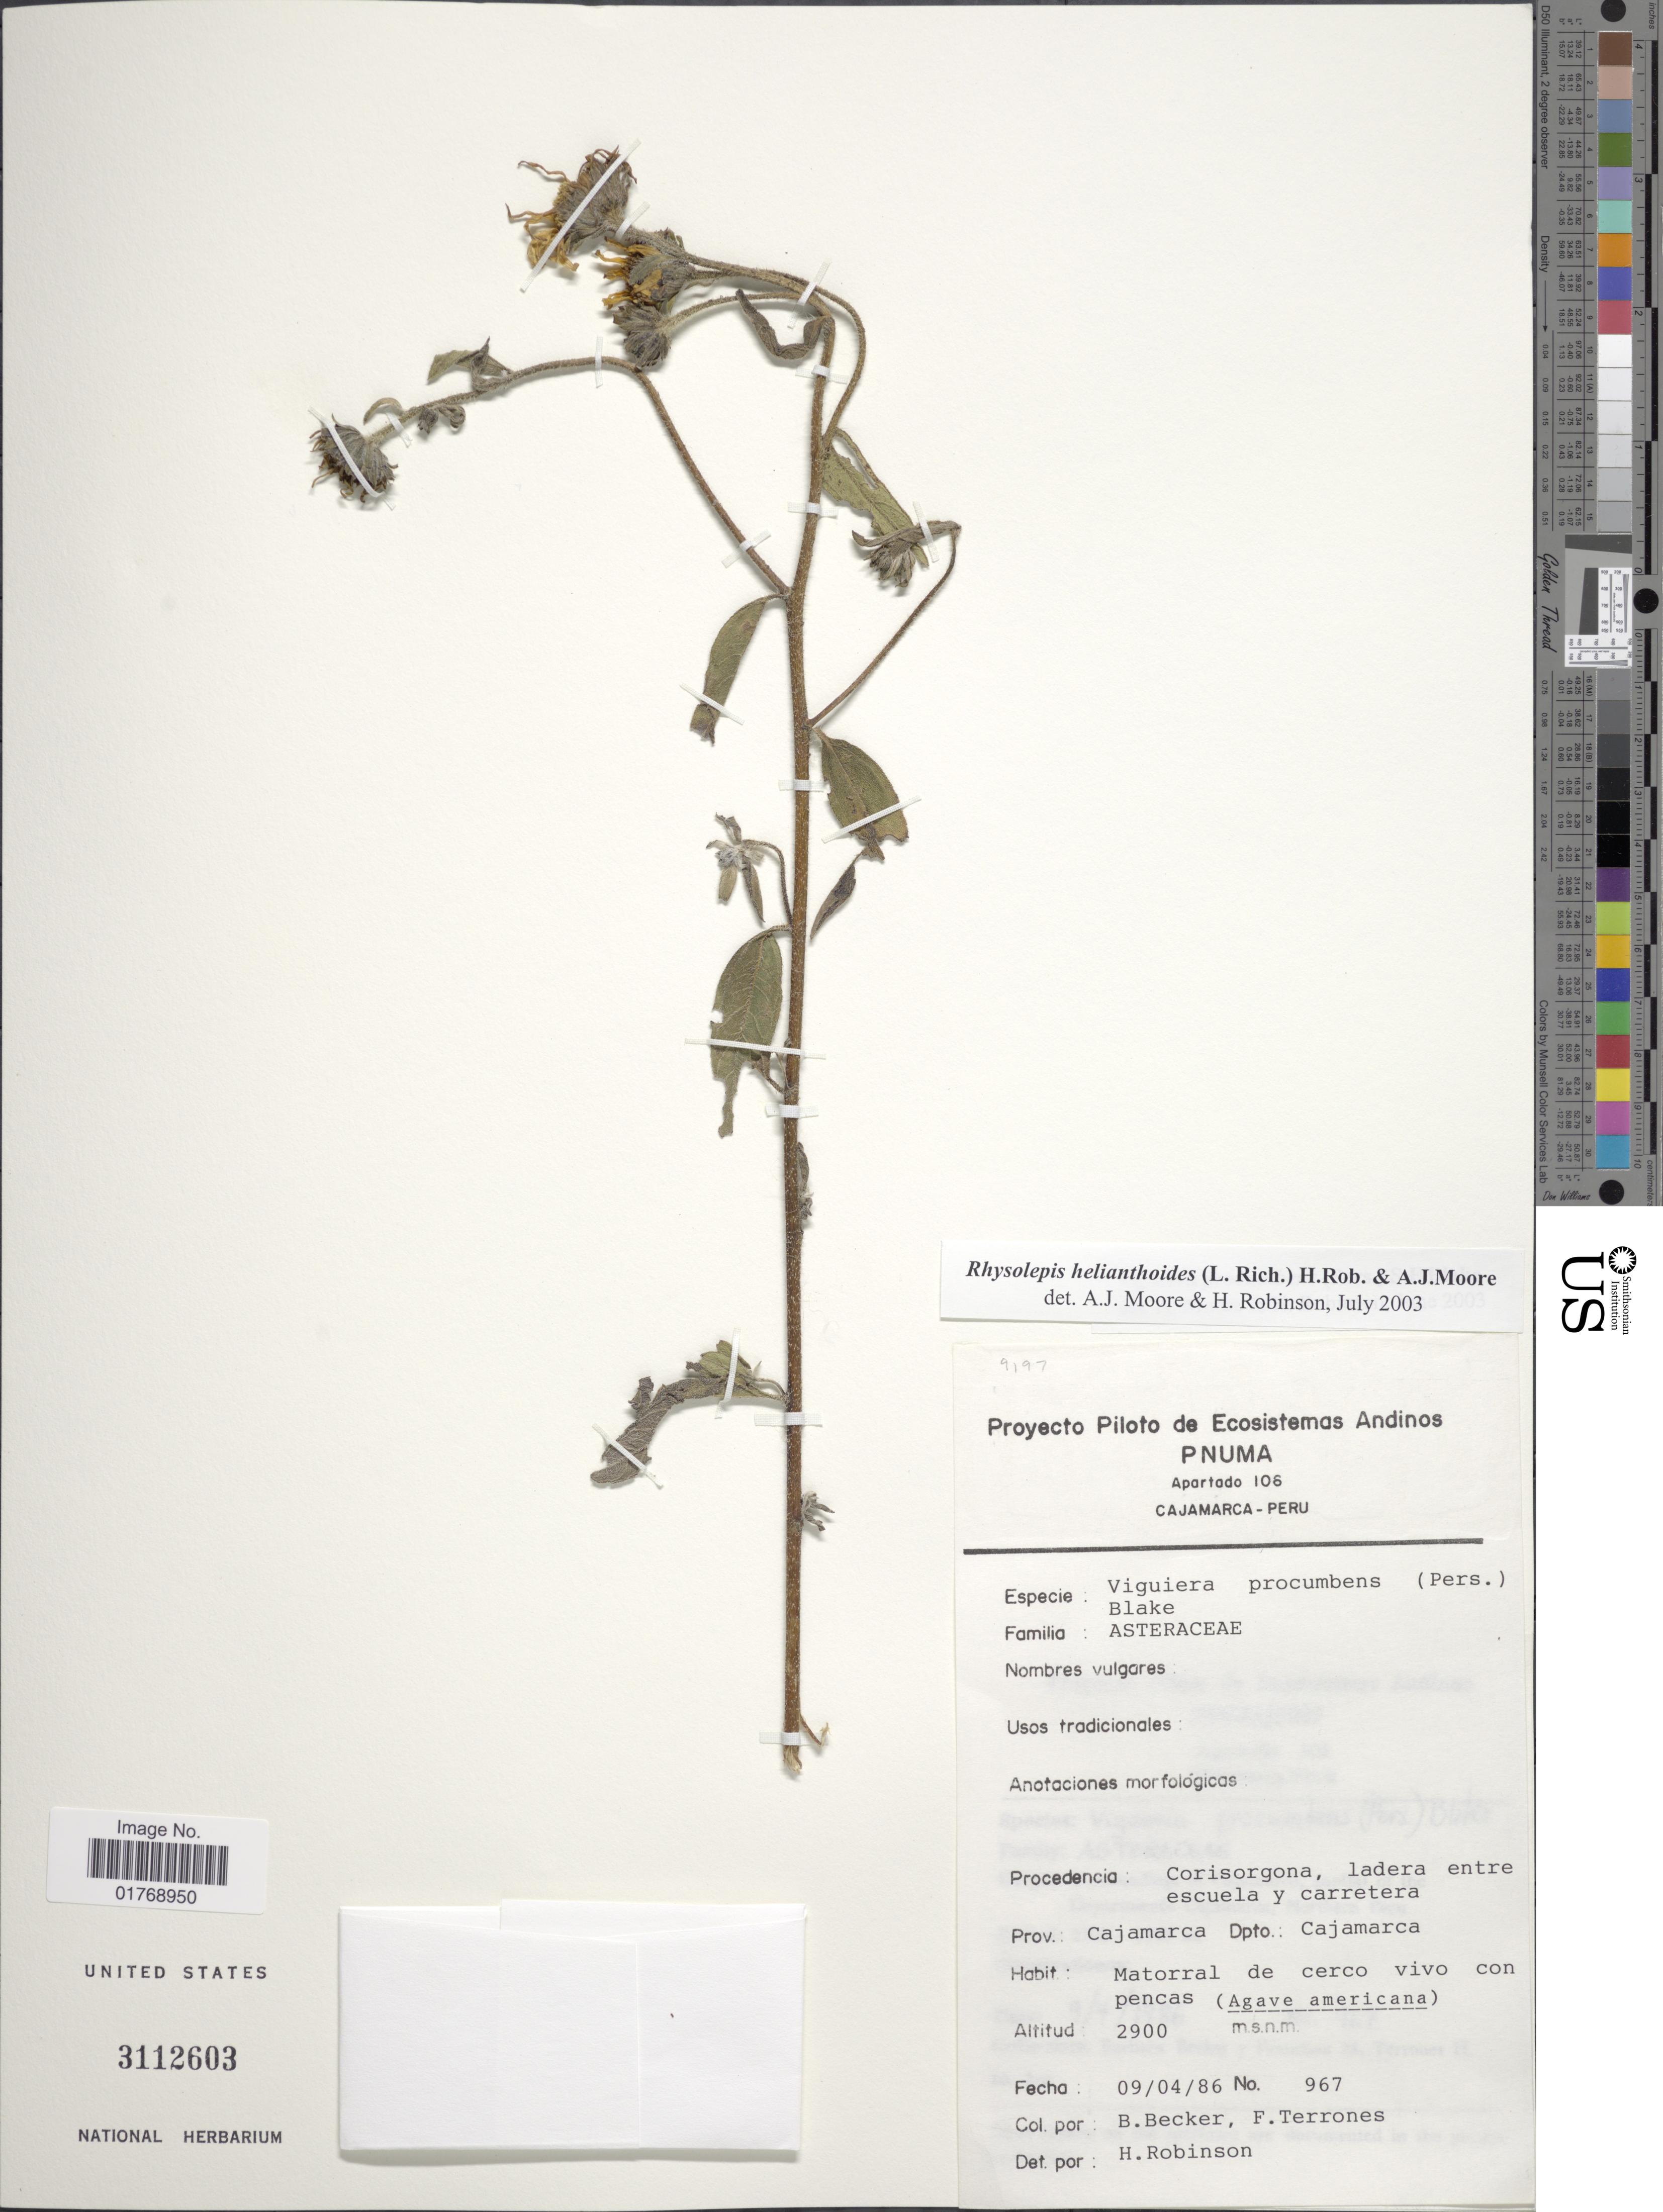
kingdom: Plantae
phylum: Tracheophyta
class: Magnoliopsida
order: Asterales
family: Asteraceae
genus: Viguiera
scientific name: Viguiera procumbens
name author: (Pers.) S.F. Blake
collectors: B. Becker & F. Terrones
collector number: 967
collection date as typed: Transcribed d/m/y: 9/4/86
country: Peru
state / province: Cajamarca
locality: Corisorgona, ladera entre escuela y carretera. Prov.: Cajamarca. Dpto.: Cajamarca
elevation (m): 2900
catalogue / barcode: US 3112603